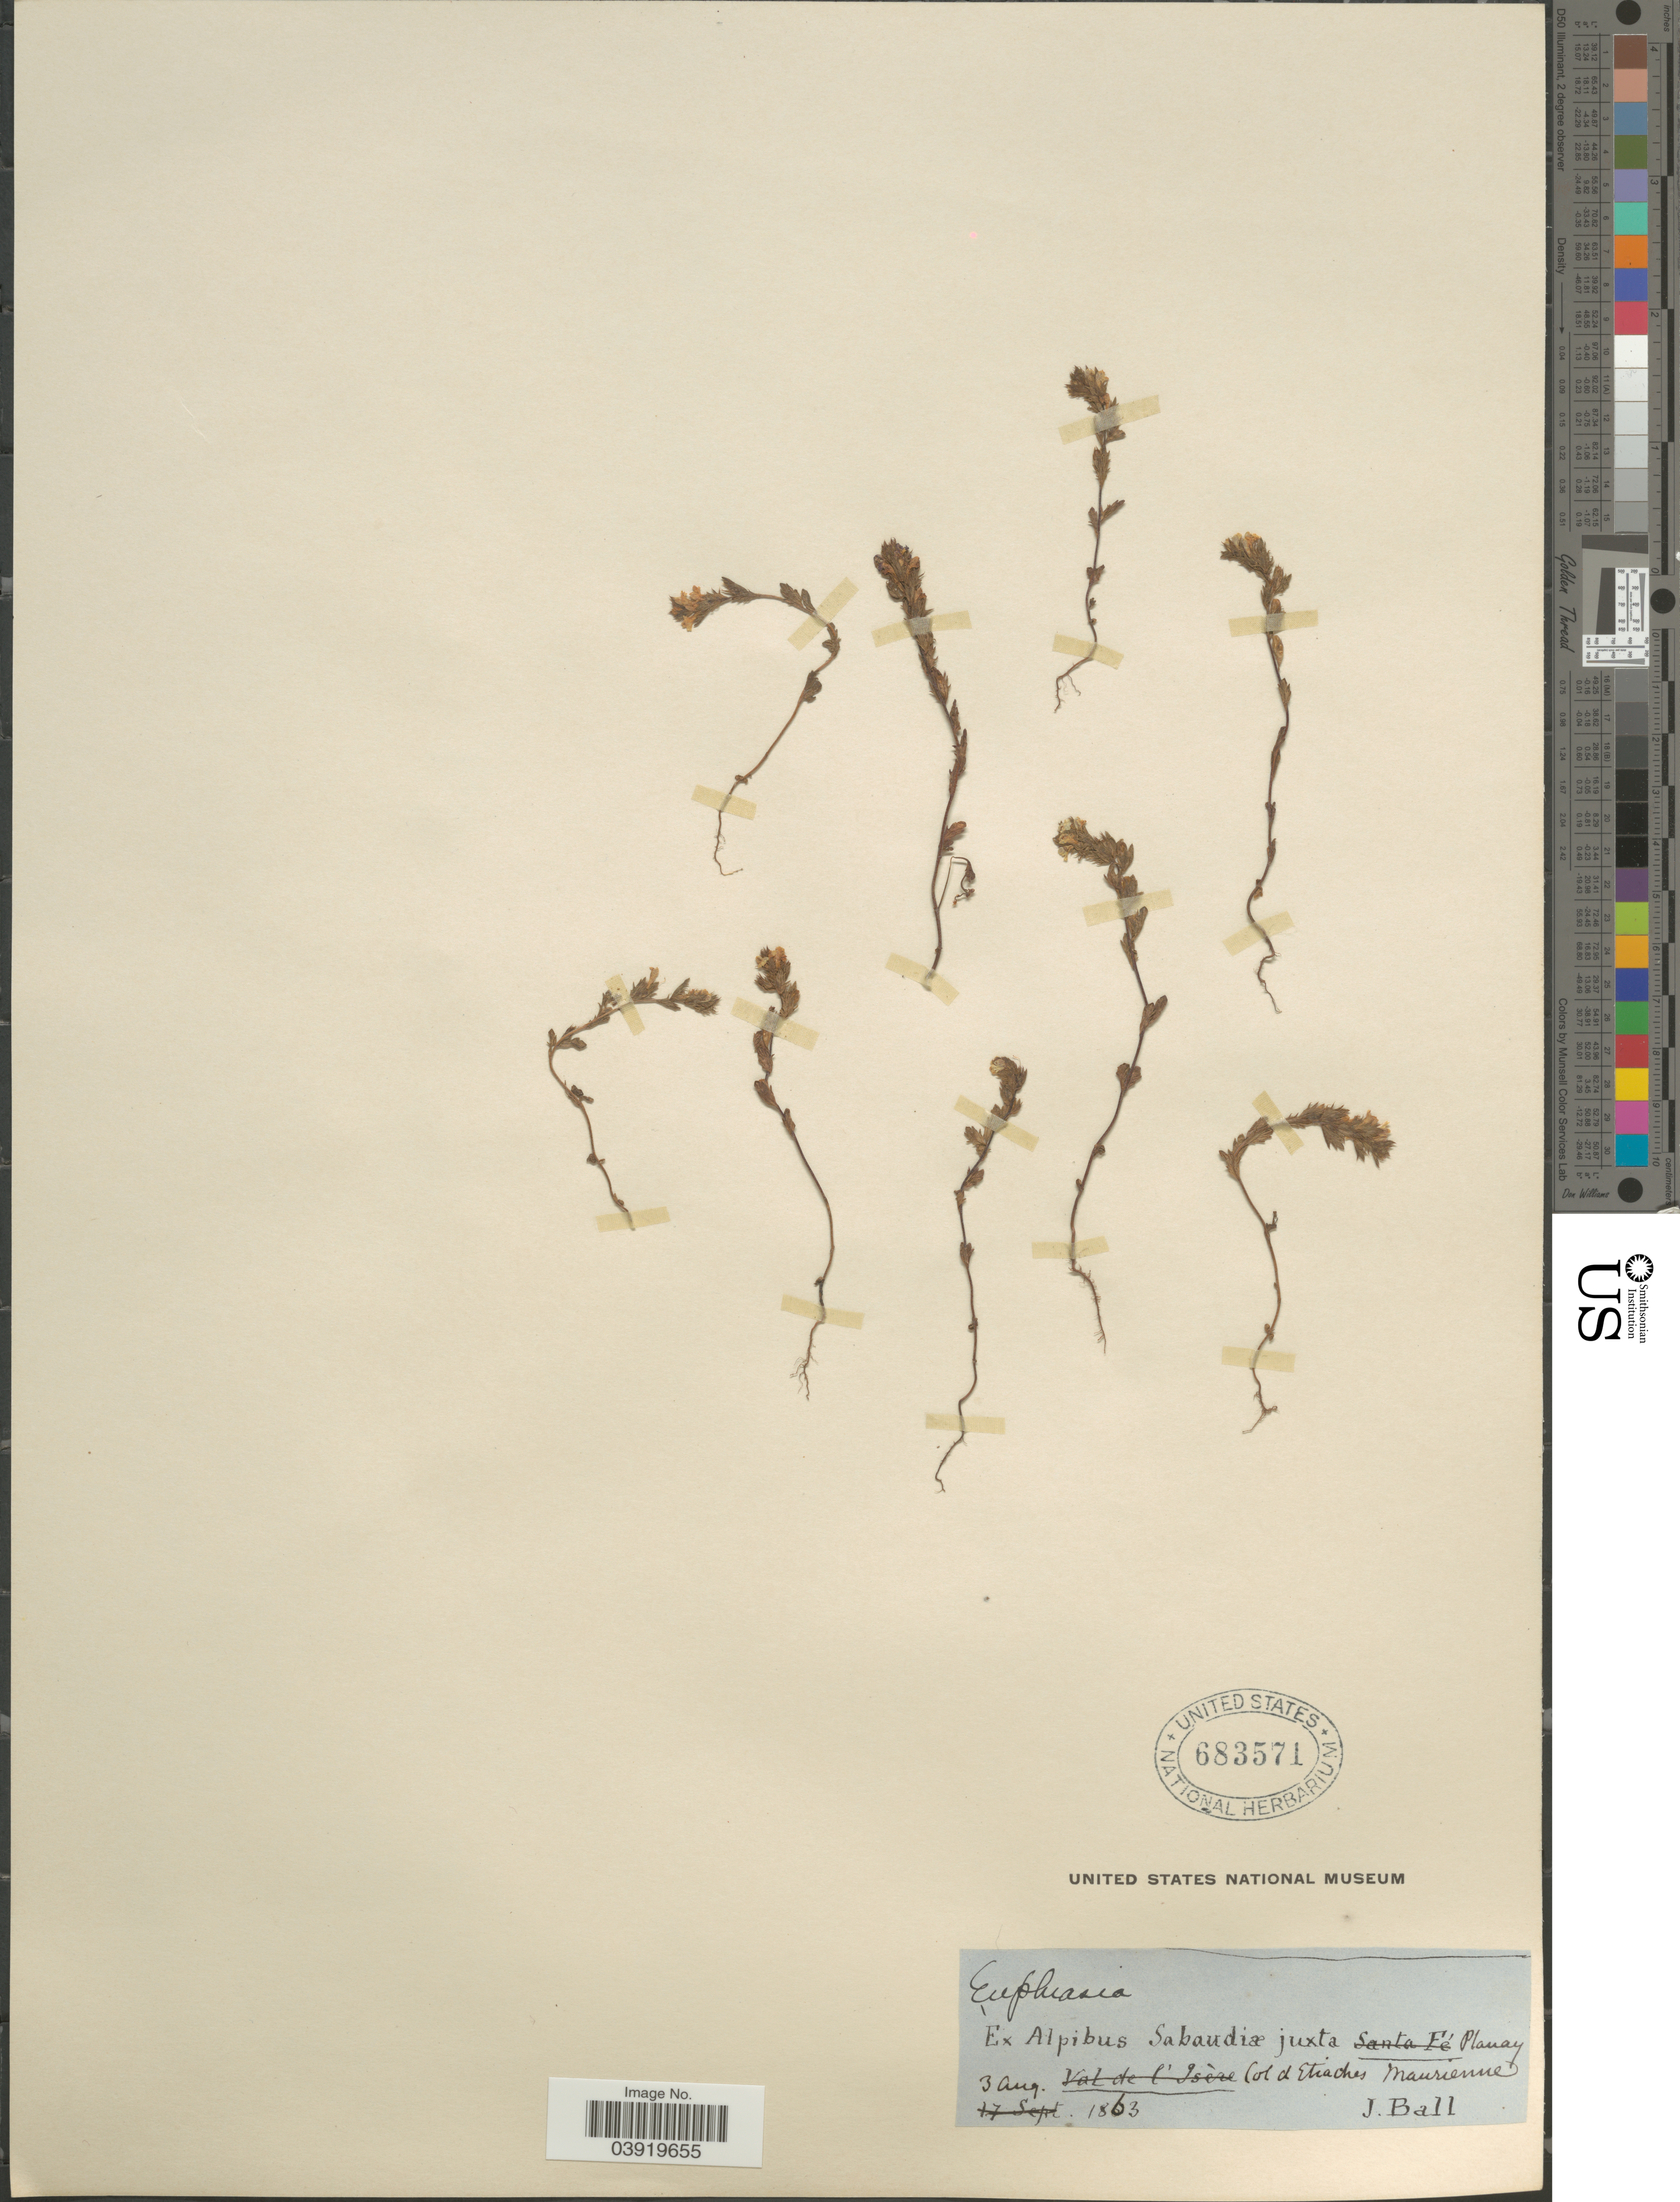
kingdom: Plantae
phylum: Tracheophyta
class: Magnoliopsida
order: Lamiales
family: Orobanchaceae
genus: Euphrasia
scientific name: Euphrasia sp.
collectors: J. Ball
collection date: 1863-08-03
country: France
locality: Ex Alpibus Sabaudiæ juxta Planay Col d Etiaches Maurienne.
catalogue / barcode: US 683571